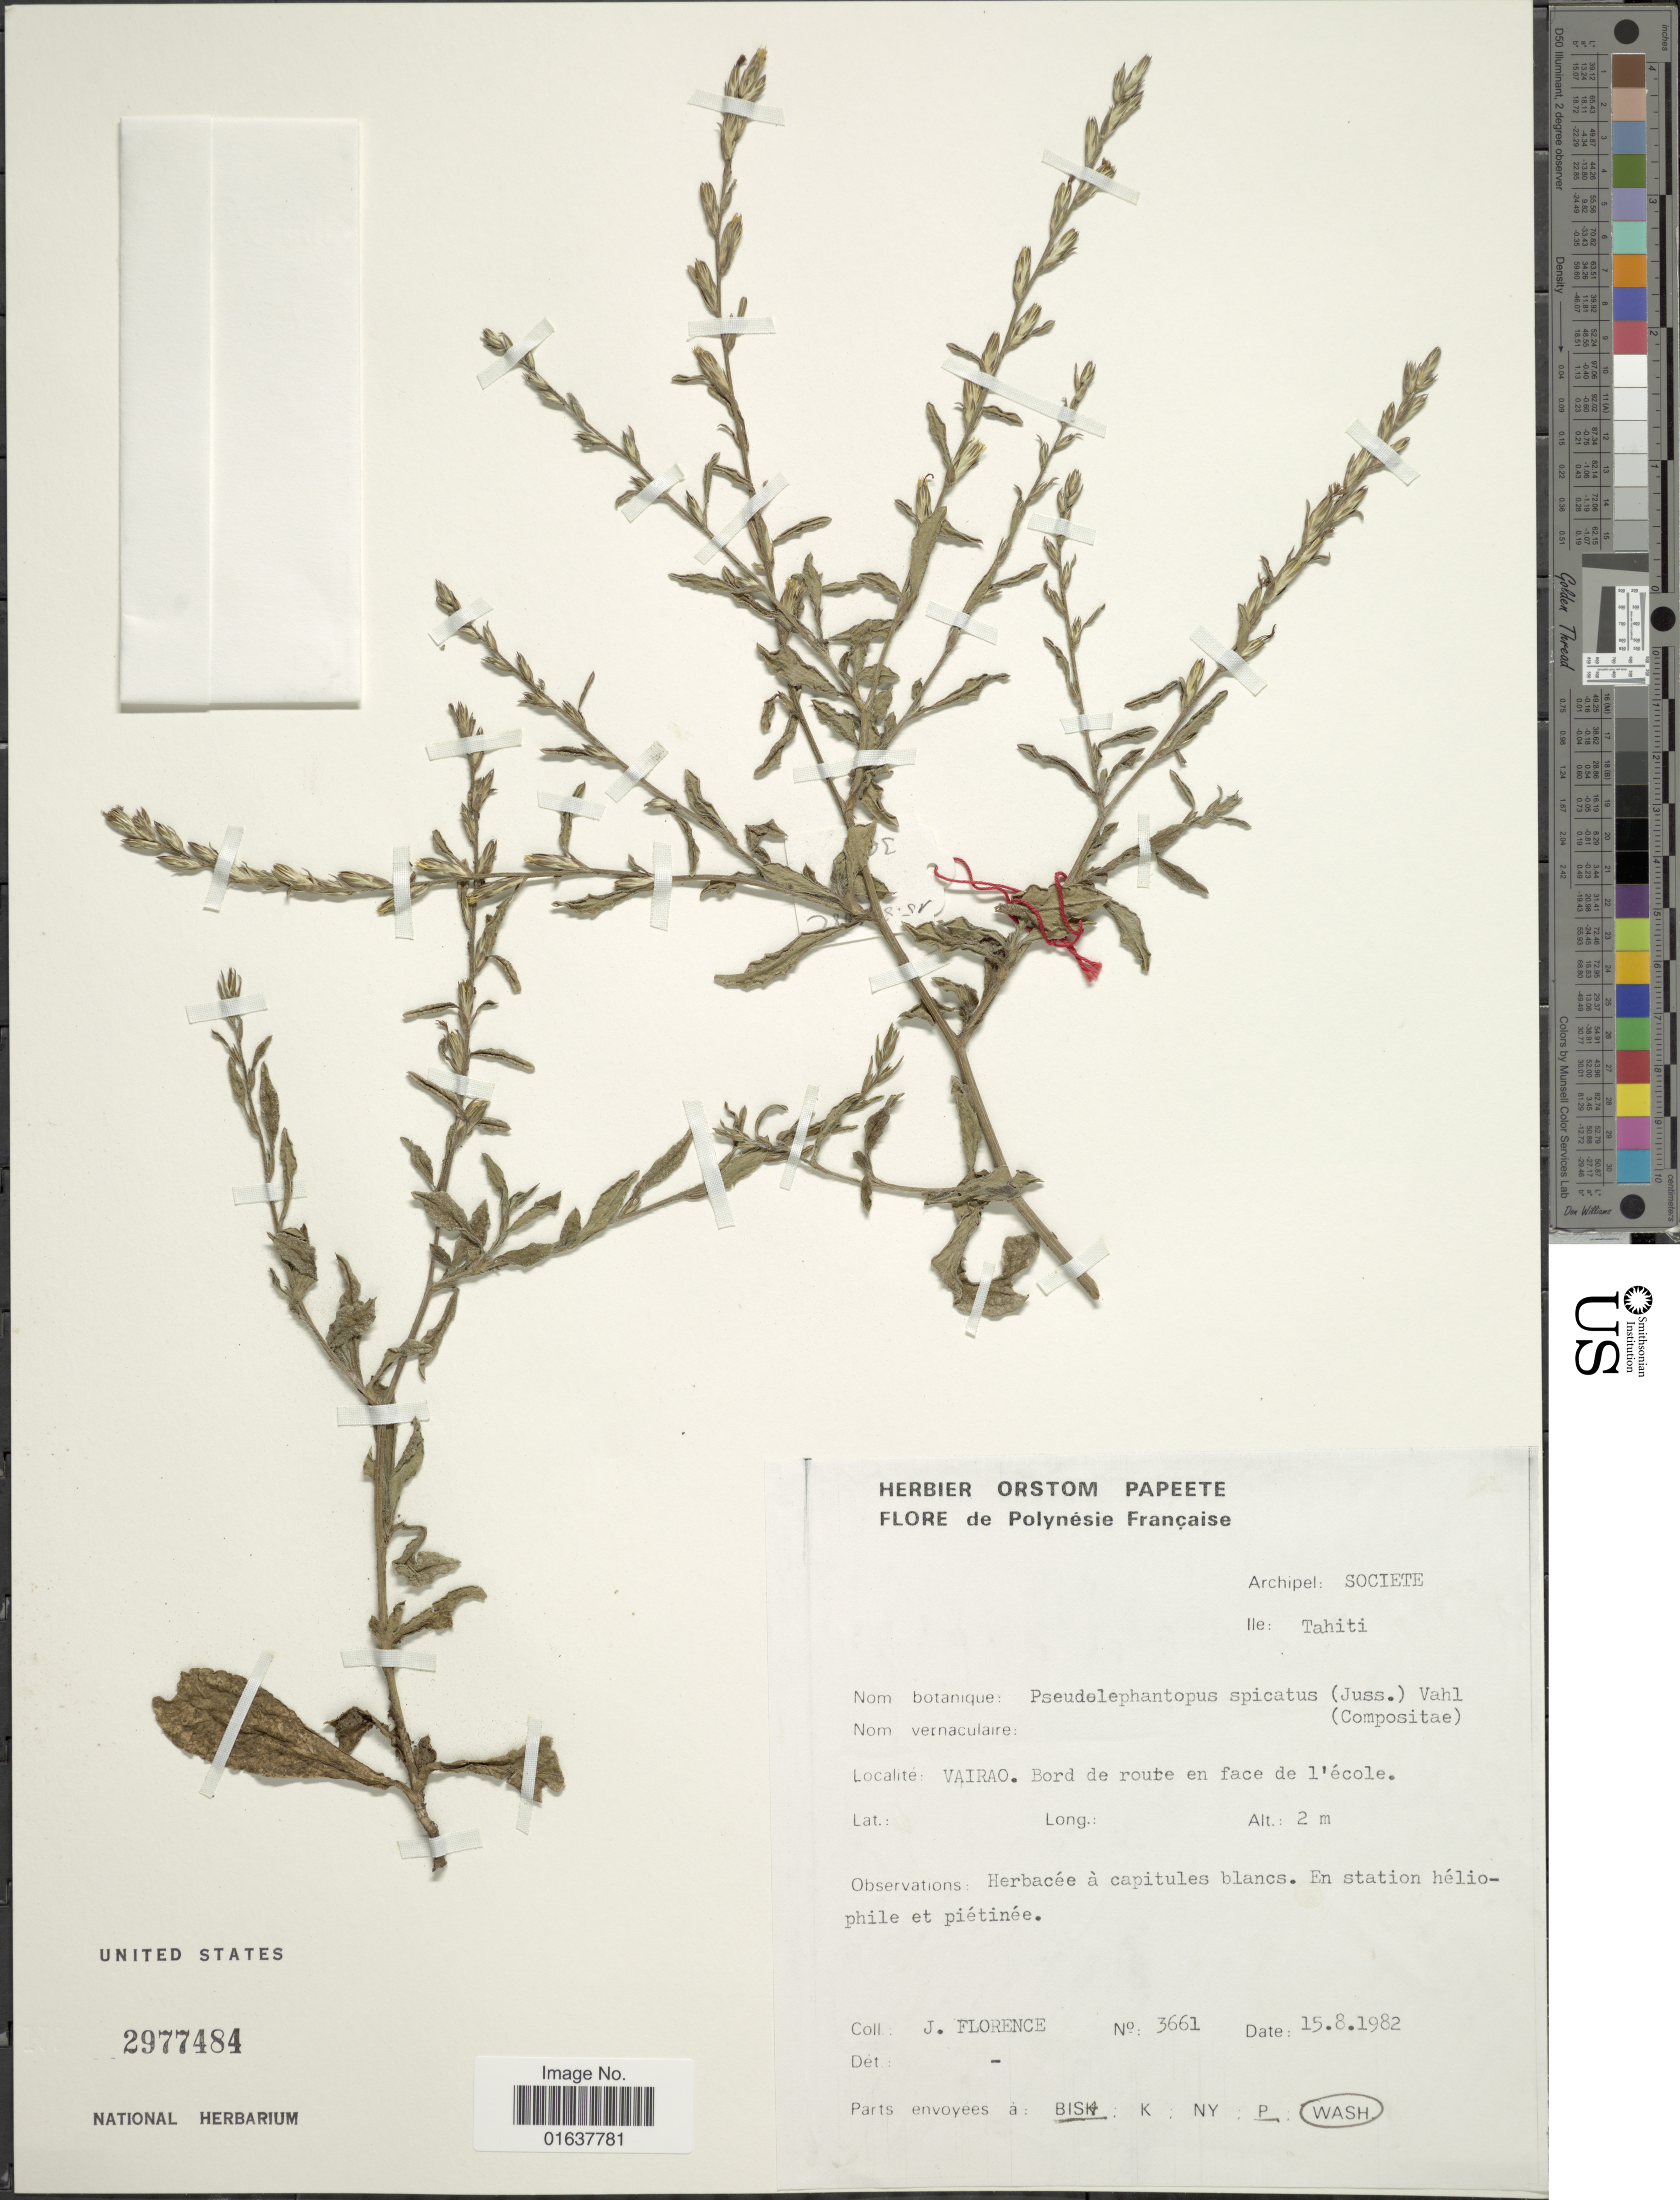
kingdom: Plantae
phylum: Tracheophyta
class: Magnoliopsida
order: Asterales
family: Asteraceae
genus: Pseudelephantopus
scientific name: Pseudelephantopus spicatus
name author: (Juss. ex Aubl.) C.F. Baker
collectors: J. Florence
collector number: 3661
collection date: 1982-08-15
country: French Polynesia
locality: Archipel: Societe. Ile: Tahiti. Vairo. Bord de route en face de l'ecole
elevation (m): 2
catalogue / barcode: US 2977484